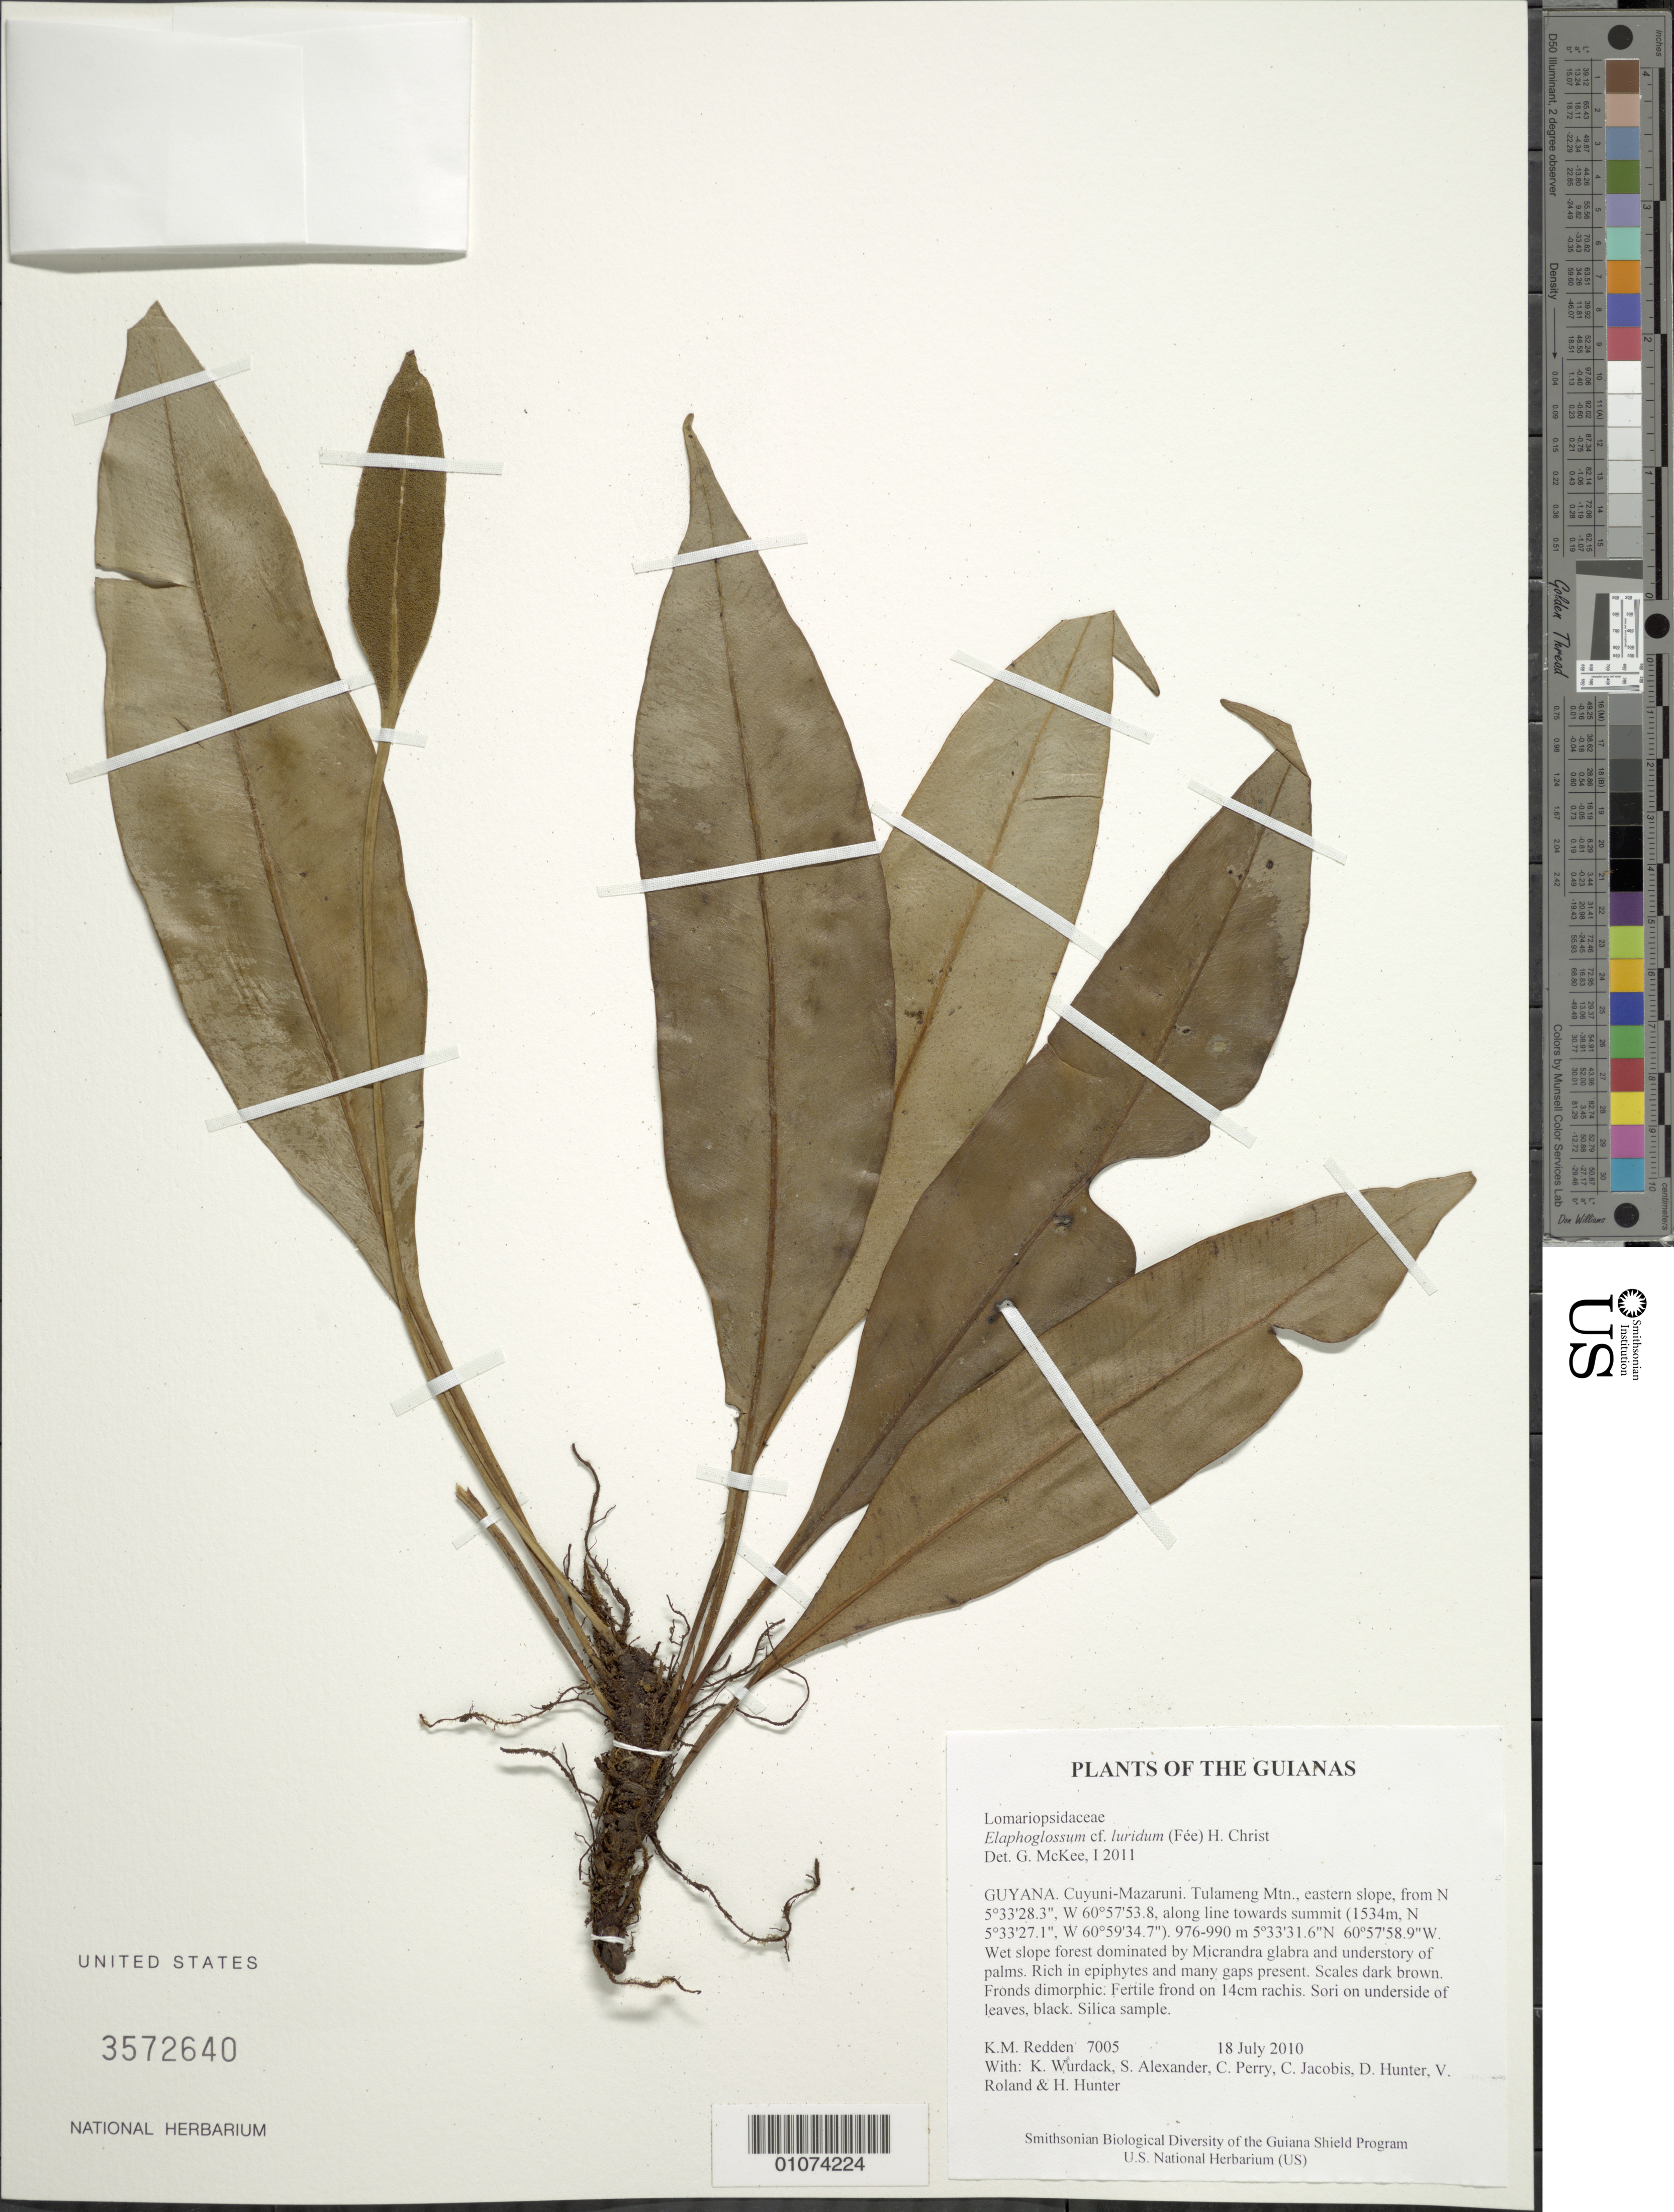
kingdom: Plantae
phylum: Tracheophyta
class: Polypodiopsida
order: Polypodiales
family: Dryopteridaceae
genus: Elaphoglossum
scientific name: Elaphoglossum luridum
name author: (Fée) Christ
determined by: McKee, G. S., (US), NMNH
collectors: K. M. Redden, K. Wurdack, S. N. Alexander, C. Perry, C. Jacobis, D. Hunter, V. Roland & H. Hunter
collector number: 7005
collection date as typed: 18 July 2010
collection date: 2010-07-18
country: Guyana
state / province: Cuyuni-Mazaruni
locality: Tulameng Mtn., eastern slope, from N 5°33'28.3", W 60°57'53.8, along line towards summit (1534m, N 5°33'27.1", W 60°59'34.7")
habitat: Wet slope forest dominated by Micrandra glabra and understory of palms. Rich in epiphytes and many gaps present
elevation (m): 976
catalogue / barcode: US 3572640